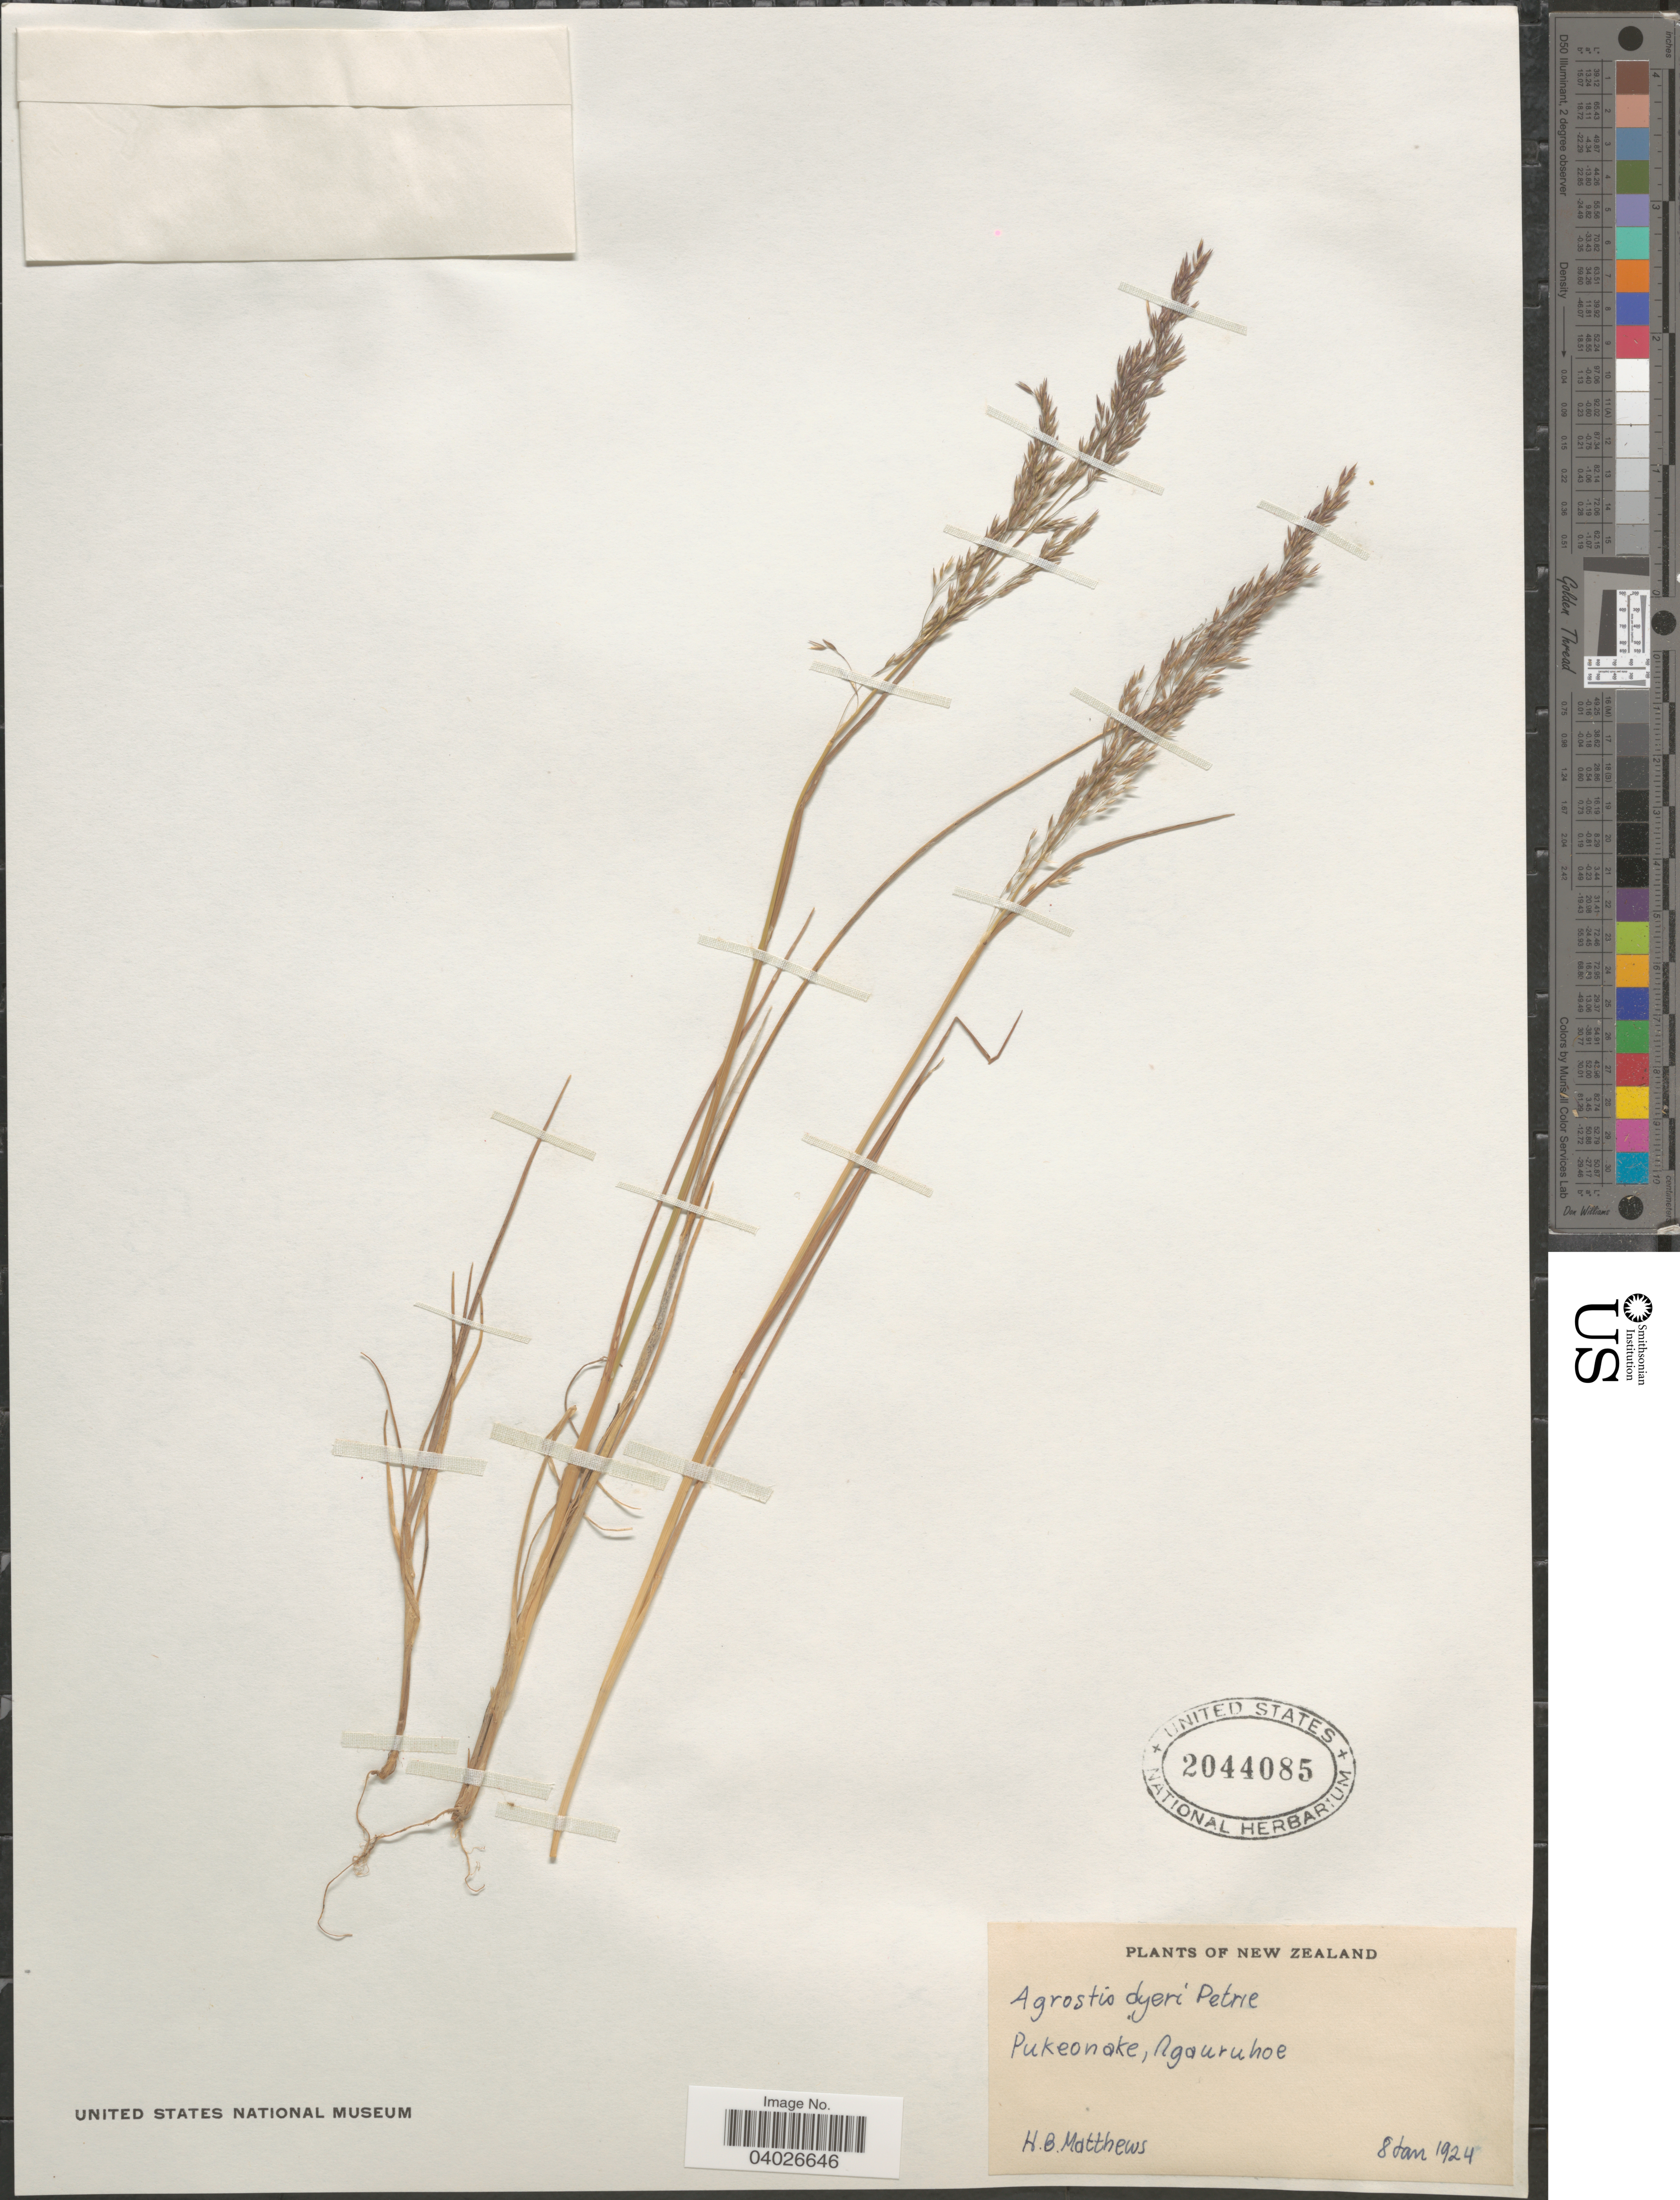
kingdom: Plantae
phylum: Tracheophyta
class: Liliopsida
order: Poales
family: Poaceae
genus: Agrostis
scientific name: Agrostis dyeri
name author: Petrie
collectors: H. B. Matthews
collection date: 1924-01-08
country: New Zealand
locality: Pukeonake, Ngauruhoe.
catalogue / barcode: US 2044085